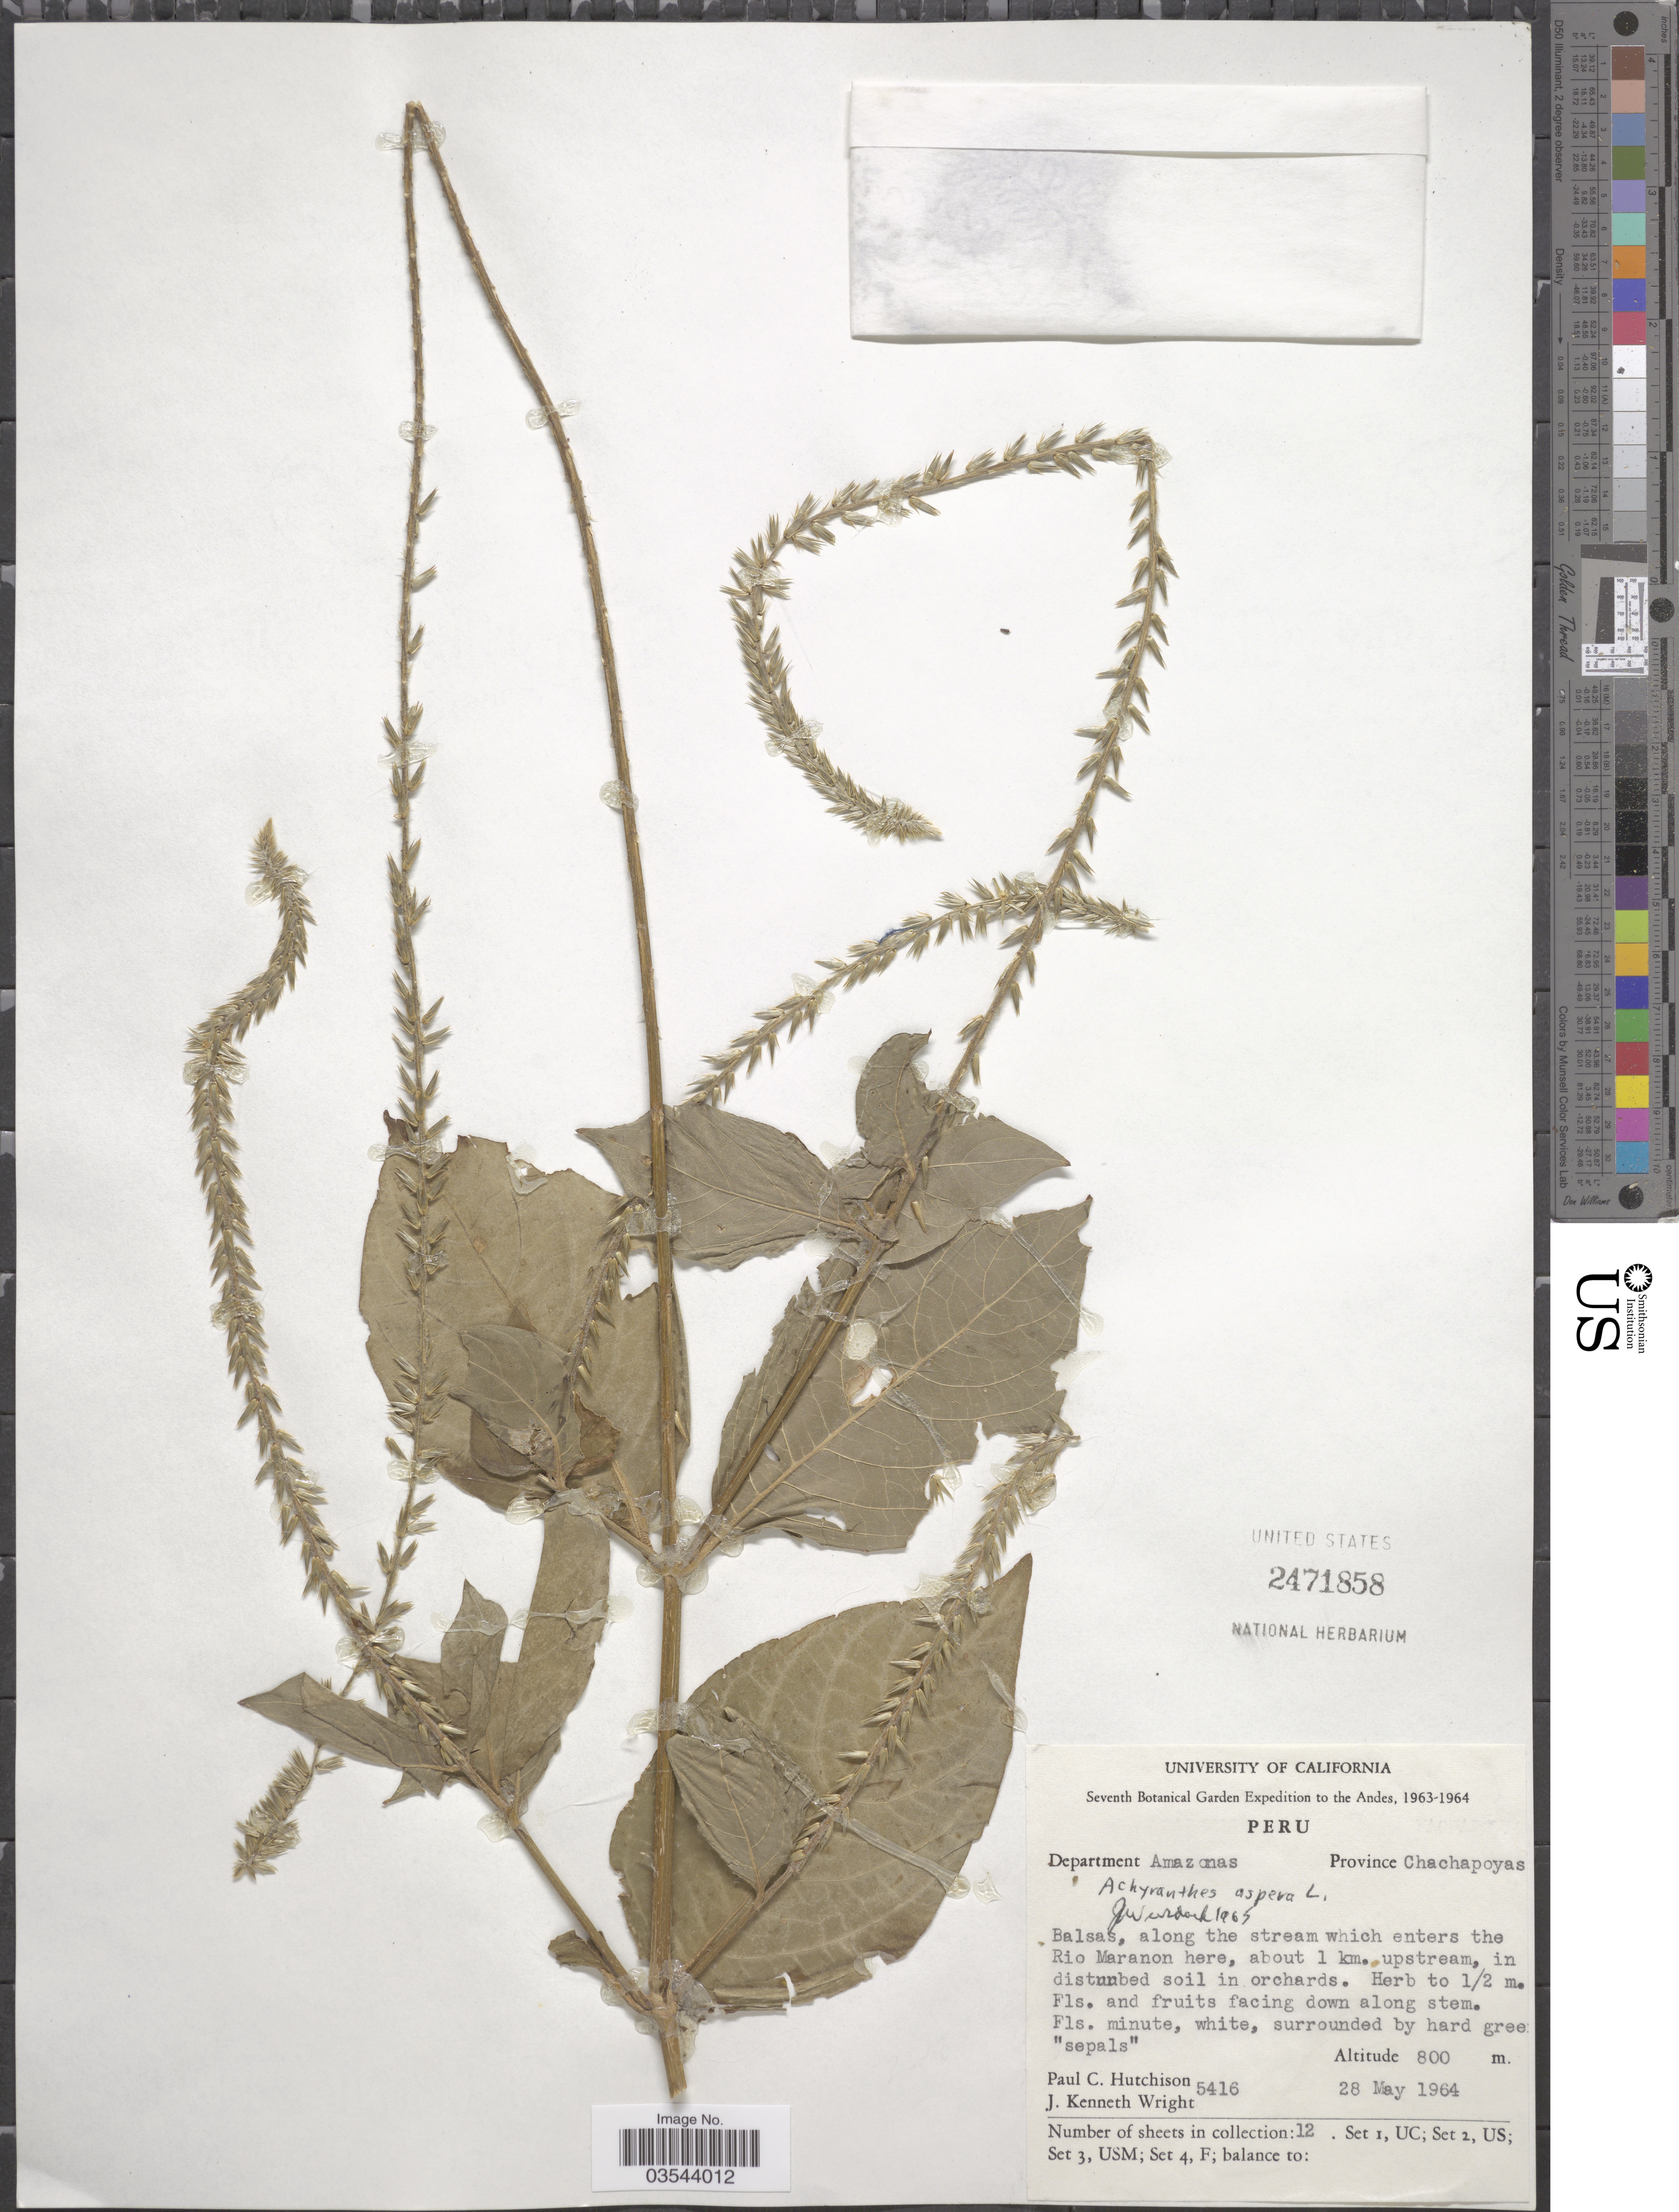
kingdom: Plantae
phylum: Tracheophyta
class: Magnoliopsida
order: Caryophyllales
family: Amaranthaceae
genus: Achyranthes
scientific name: Achyranthes aspera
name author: L.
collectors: P. C. Hutchison & J. K. Wright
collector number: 5416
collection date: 1964-05-28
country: Peru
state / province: Amazonas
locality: The Andes. Department Amazonas. Province Chachapoyas. Balsas, along the stream which enters the Rio Maranon here, about 1 km. upstream.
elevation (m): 800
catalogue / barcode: US 2471858